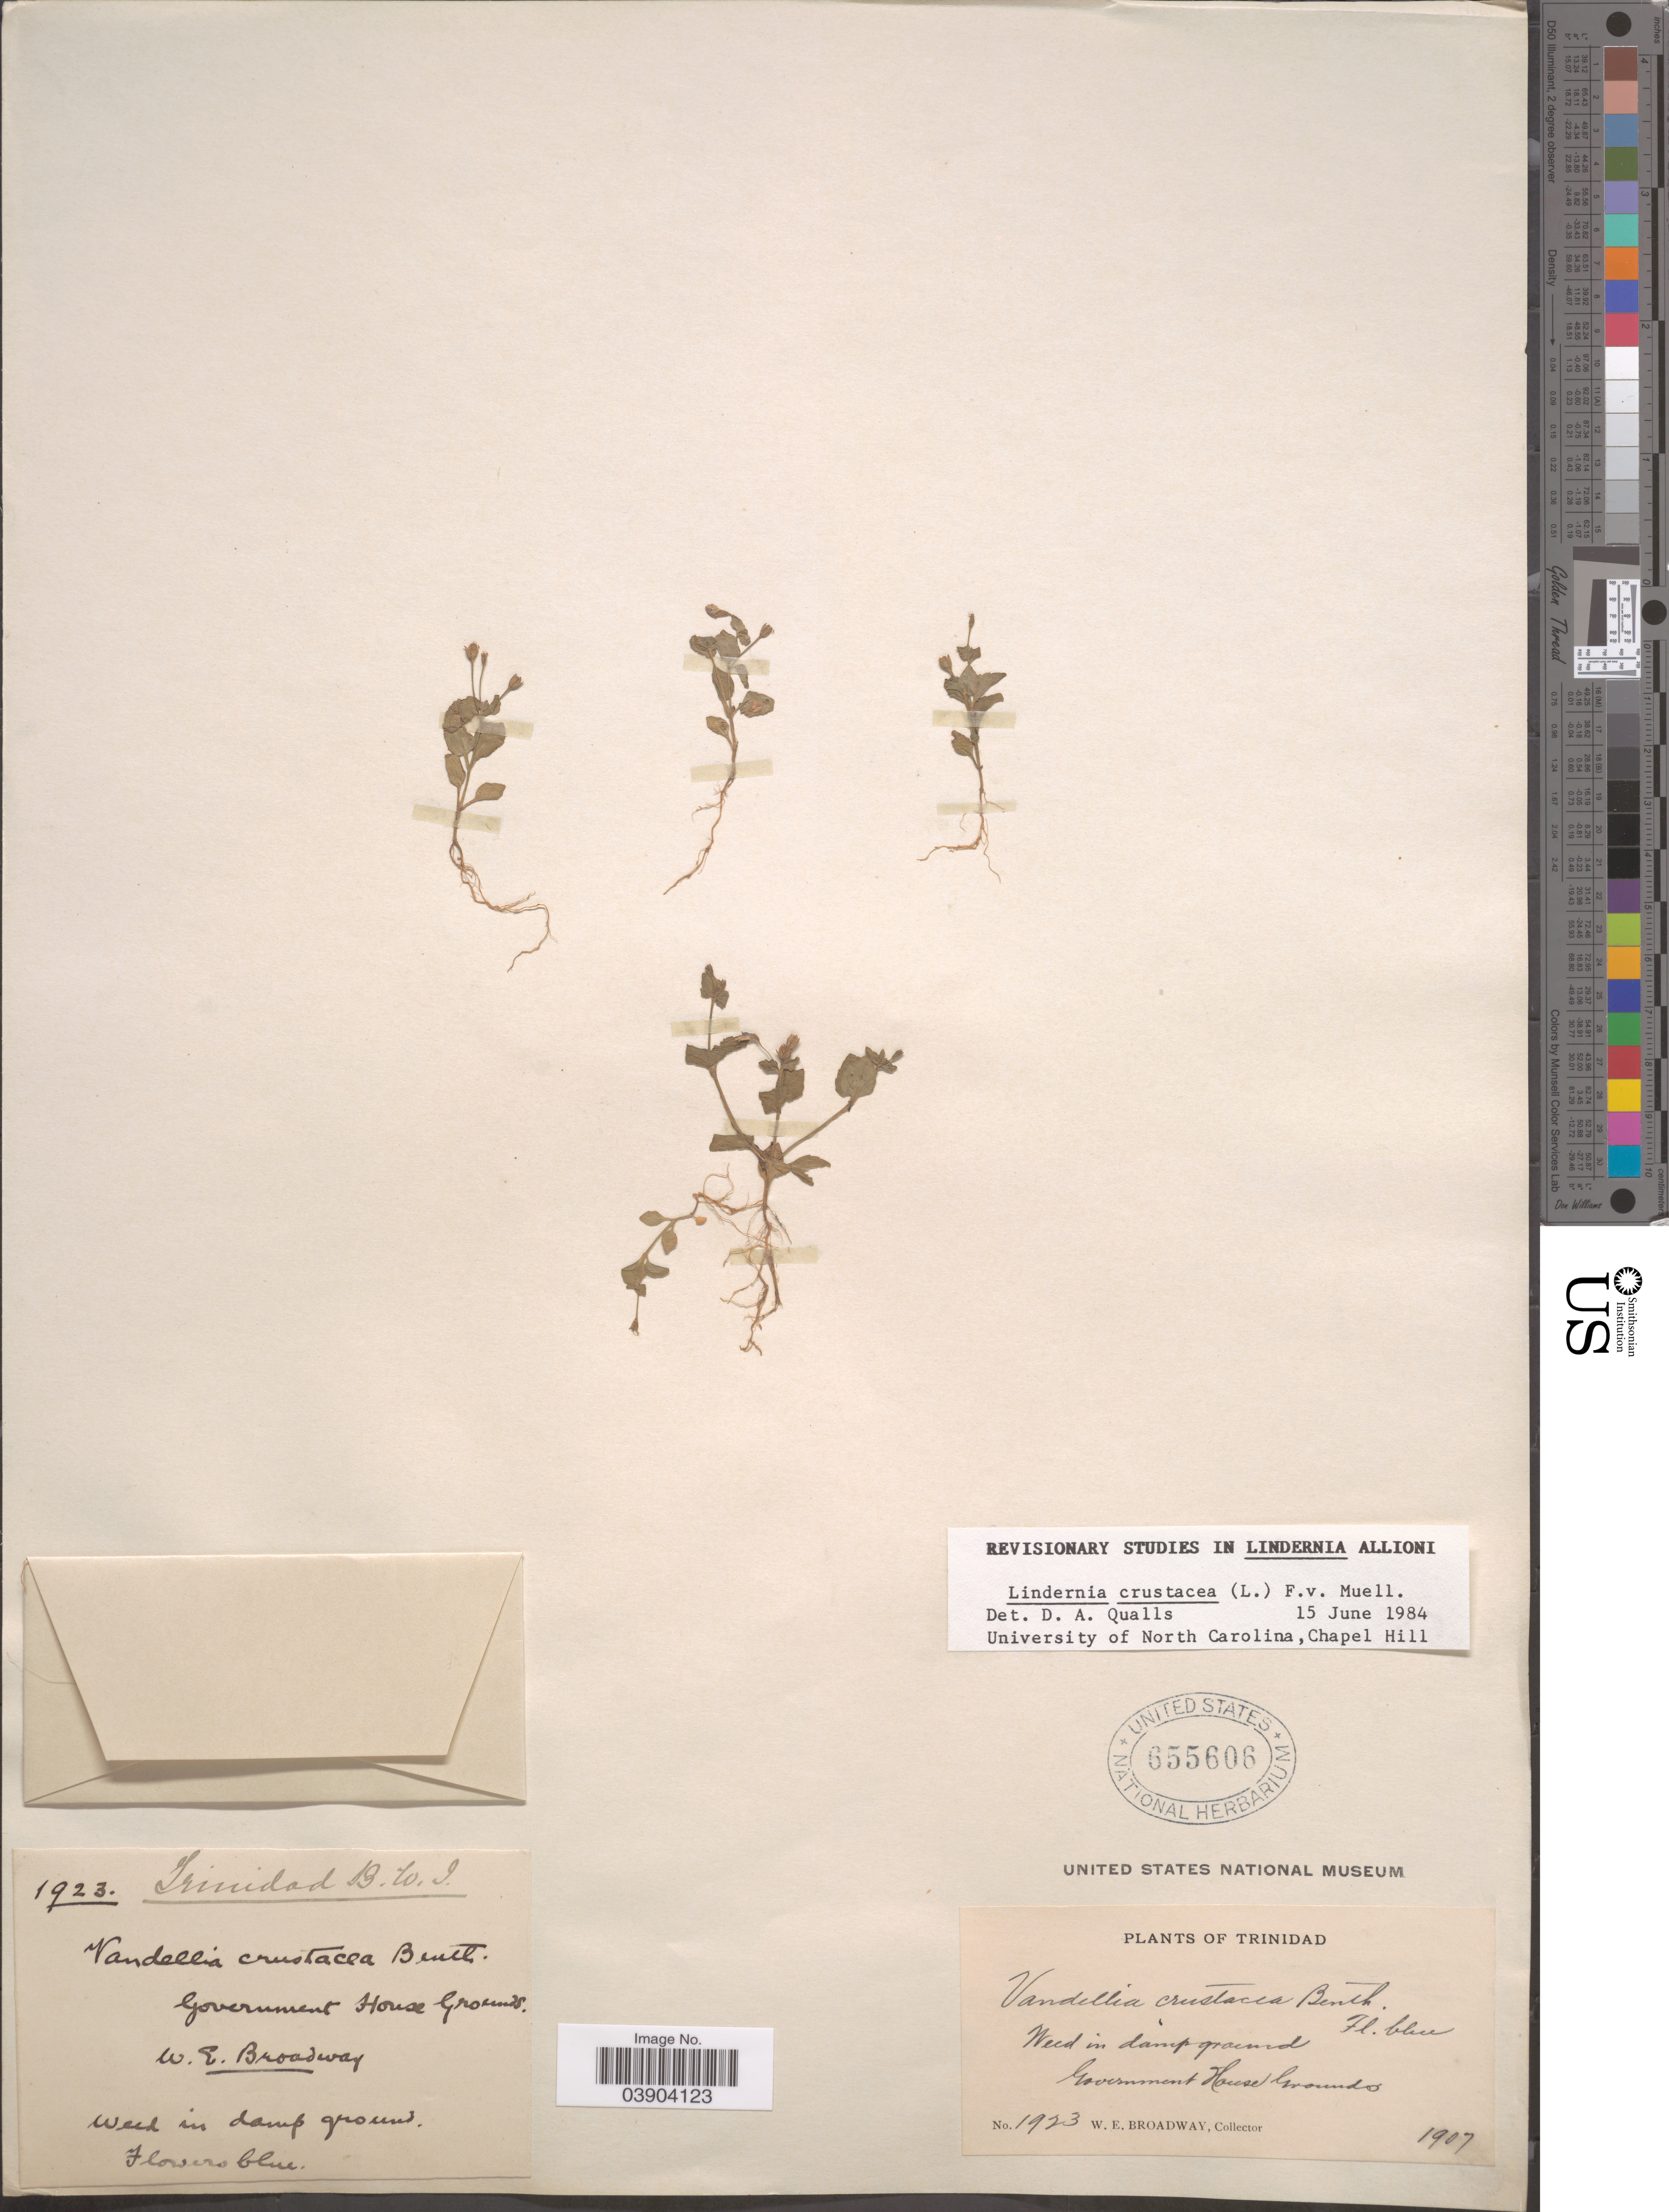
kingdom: Plantae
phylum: Tracheophyta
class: Magnoliopsida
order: Lamiales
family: Linderniaceae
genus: Lindernia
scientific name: Lindernia crustacea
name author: (L.) F. Muell.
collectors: W. E. Broadway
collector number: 1923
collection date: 1907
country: Trinidad and Tobago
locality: Trinidad. Goverment House Grounds.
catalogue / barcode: US 655606